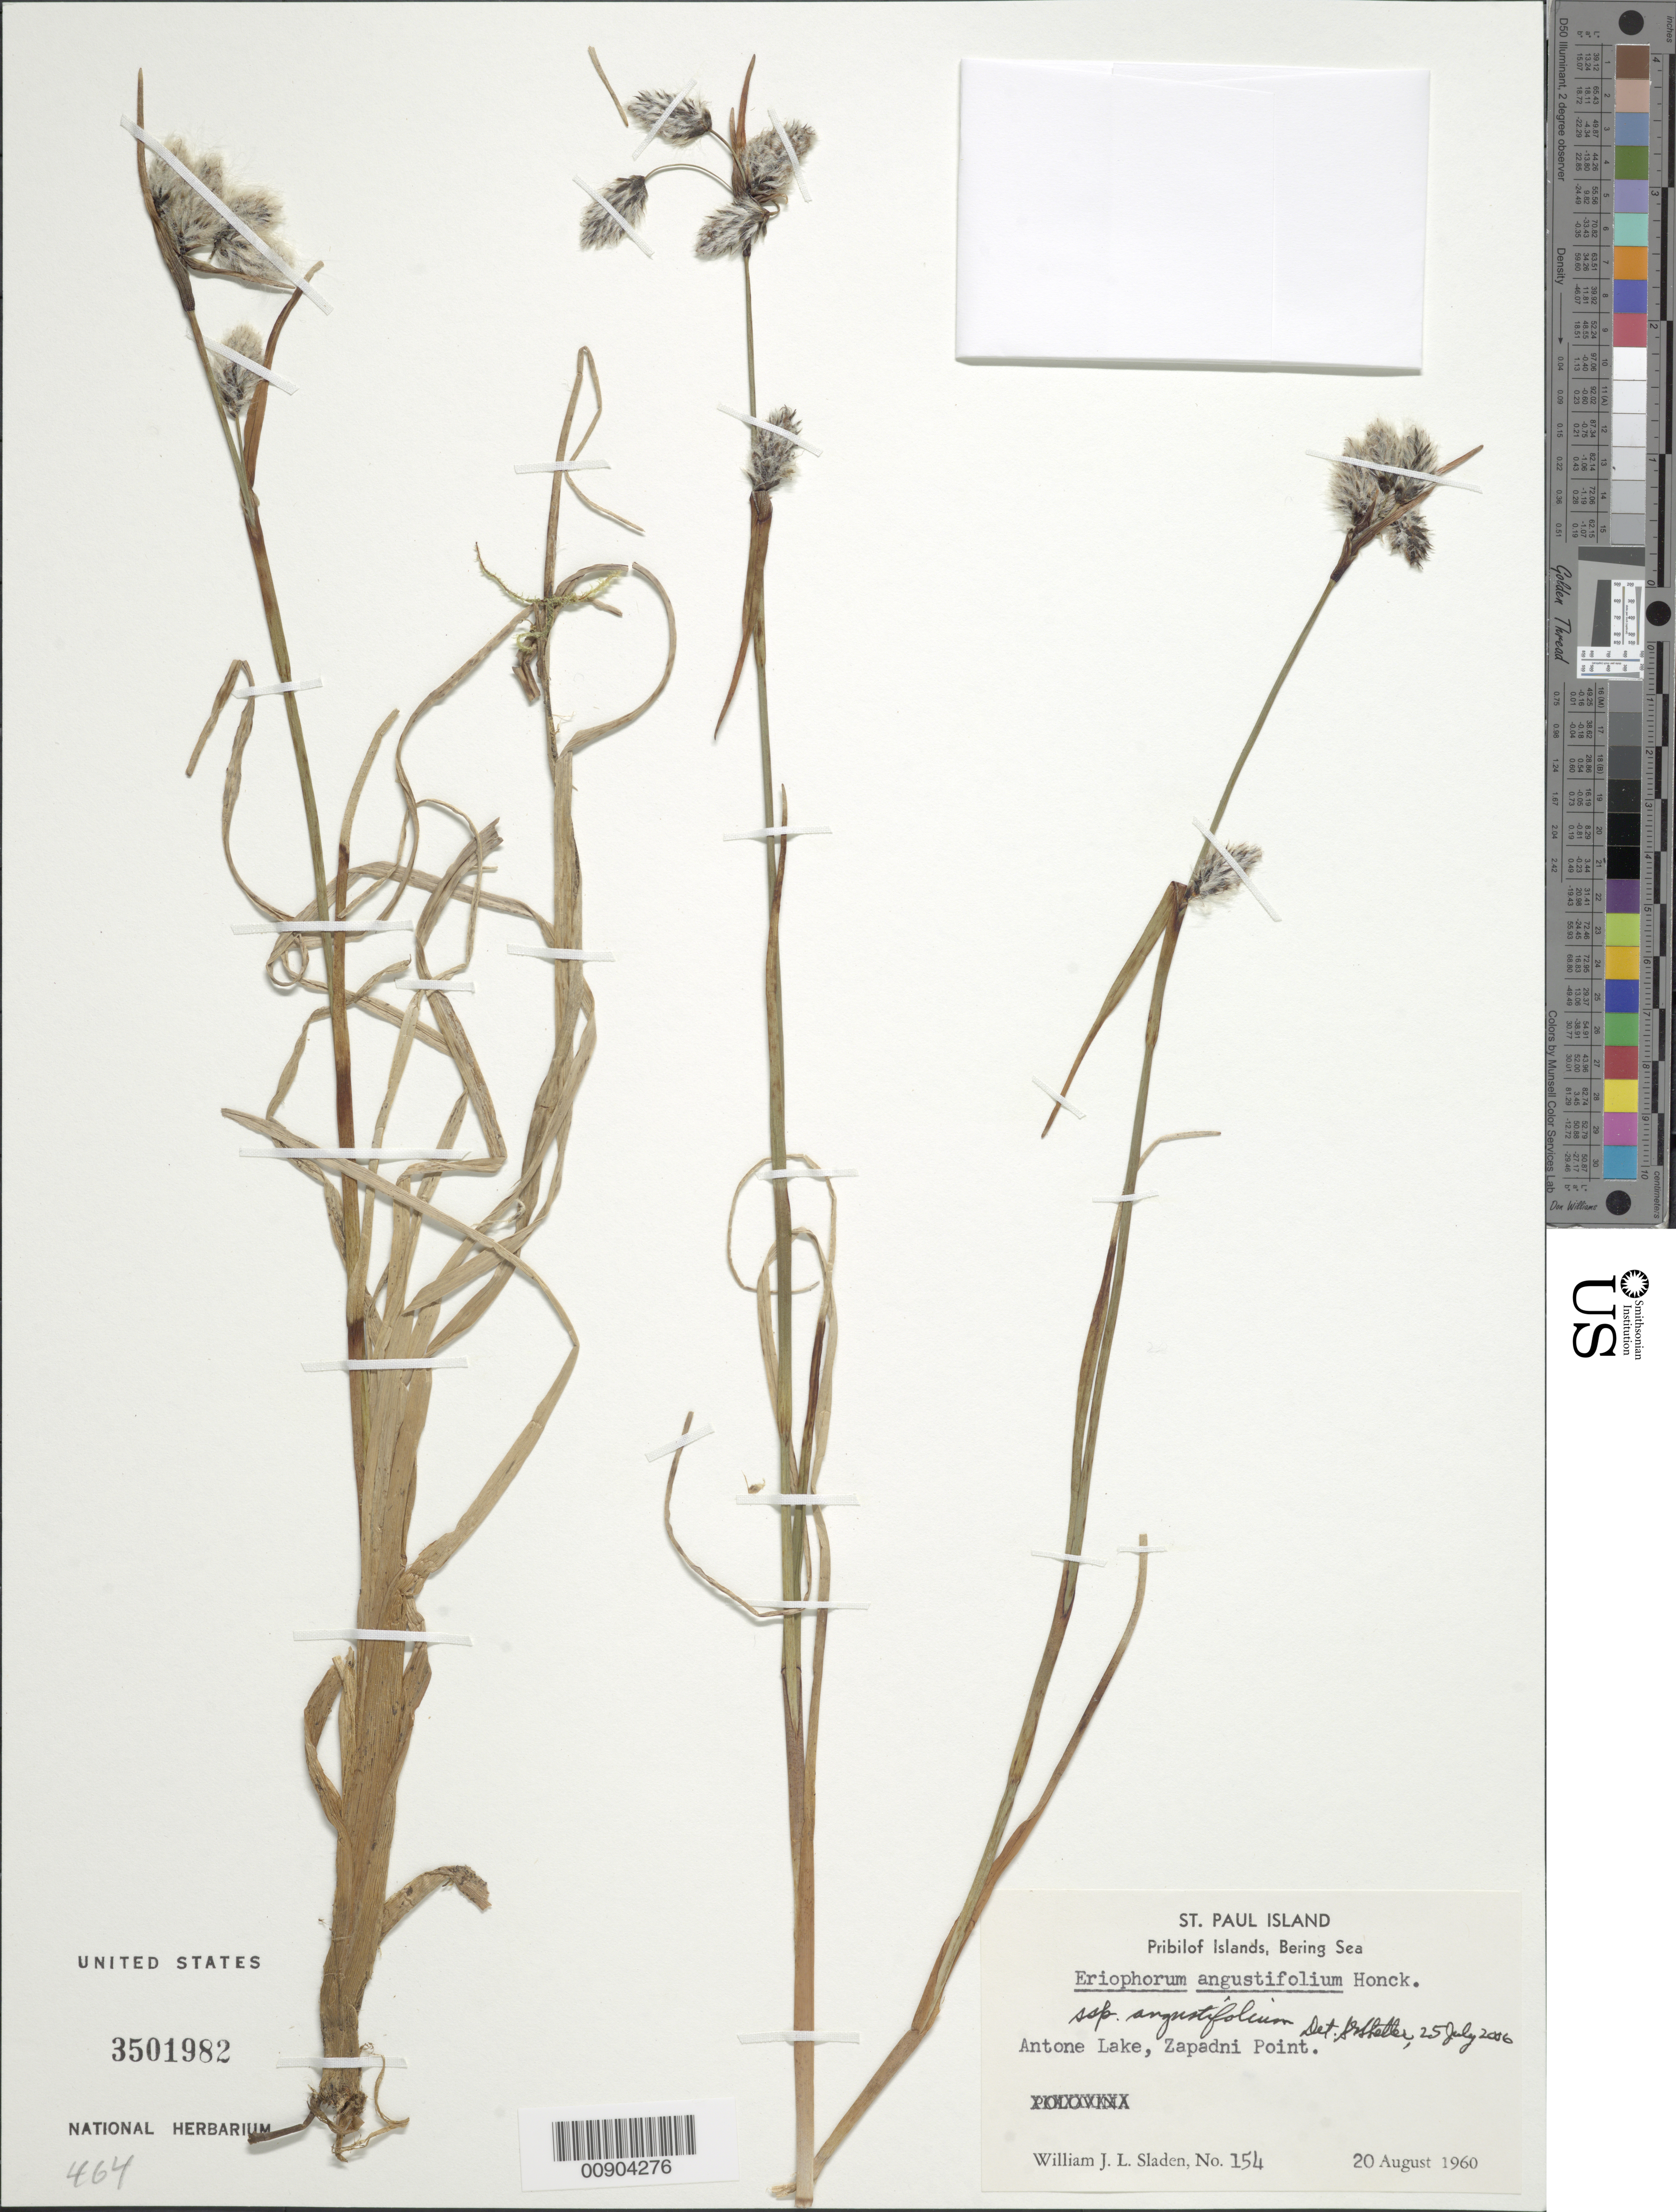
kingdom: Plantae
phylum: Tracheophyta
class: Liliopsida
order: Poales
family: Cyperaceae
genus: Eriophorum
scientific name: Eriophorum angustifolium subsp. angustifolium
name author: Honck.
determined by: Shetler, Stanwyn G., (US), NMNH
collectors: W. Sladen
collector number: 154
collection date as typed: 20 Aug 1960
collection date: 1960-08-20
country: United States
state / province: Alaska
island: St. Paul Island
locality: Antone Point, Zapadni Point., Bering Sea, Pribilof Islands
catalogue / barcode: US 3501982